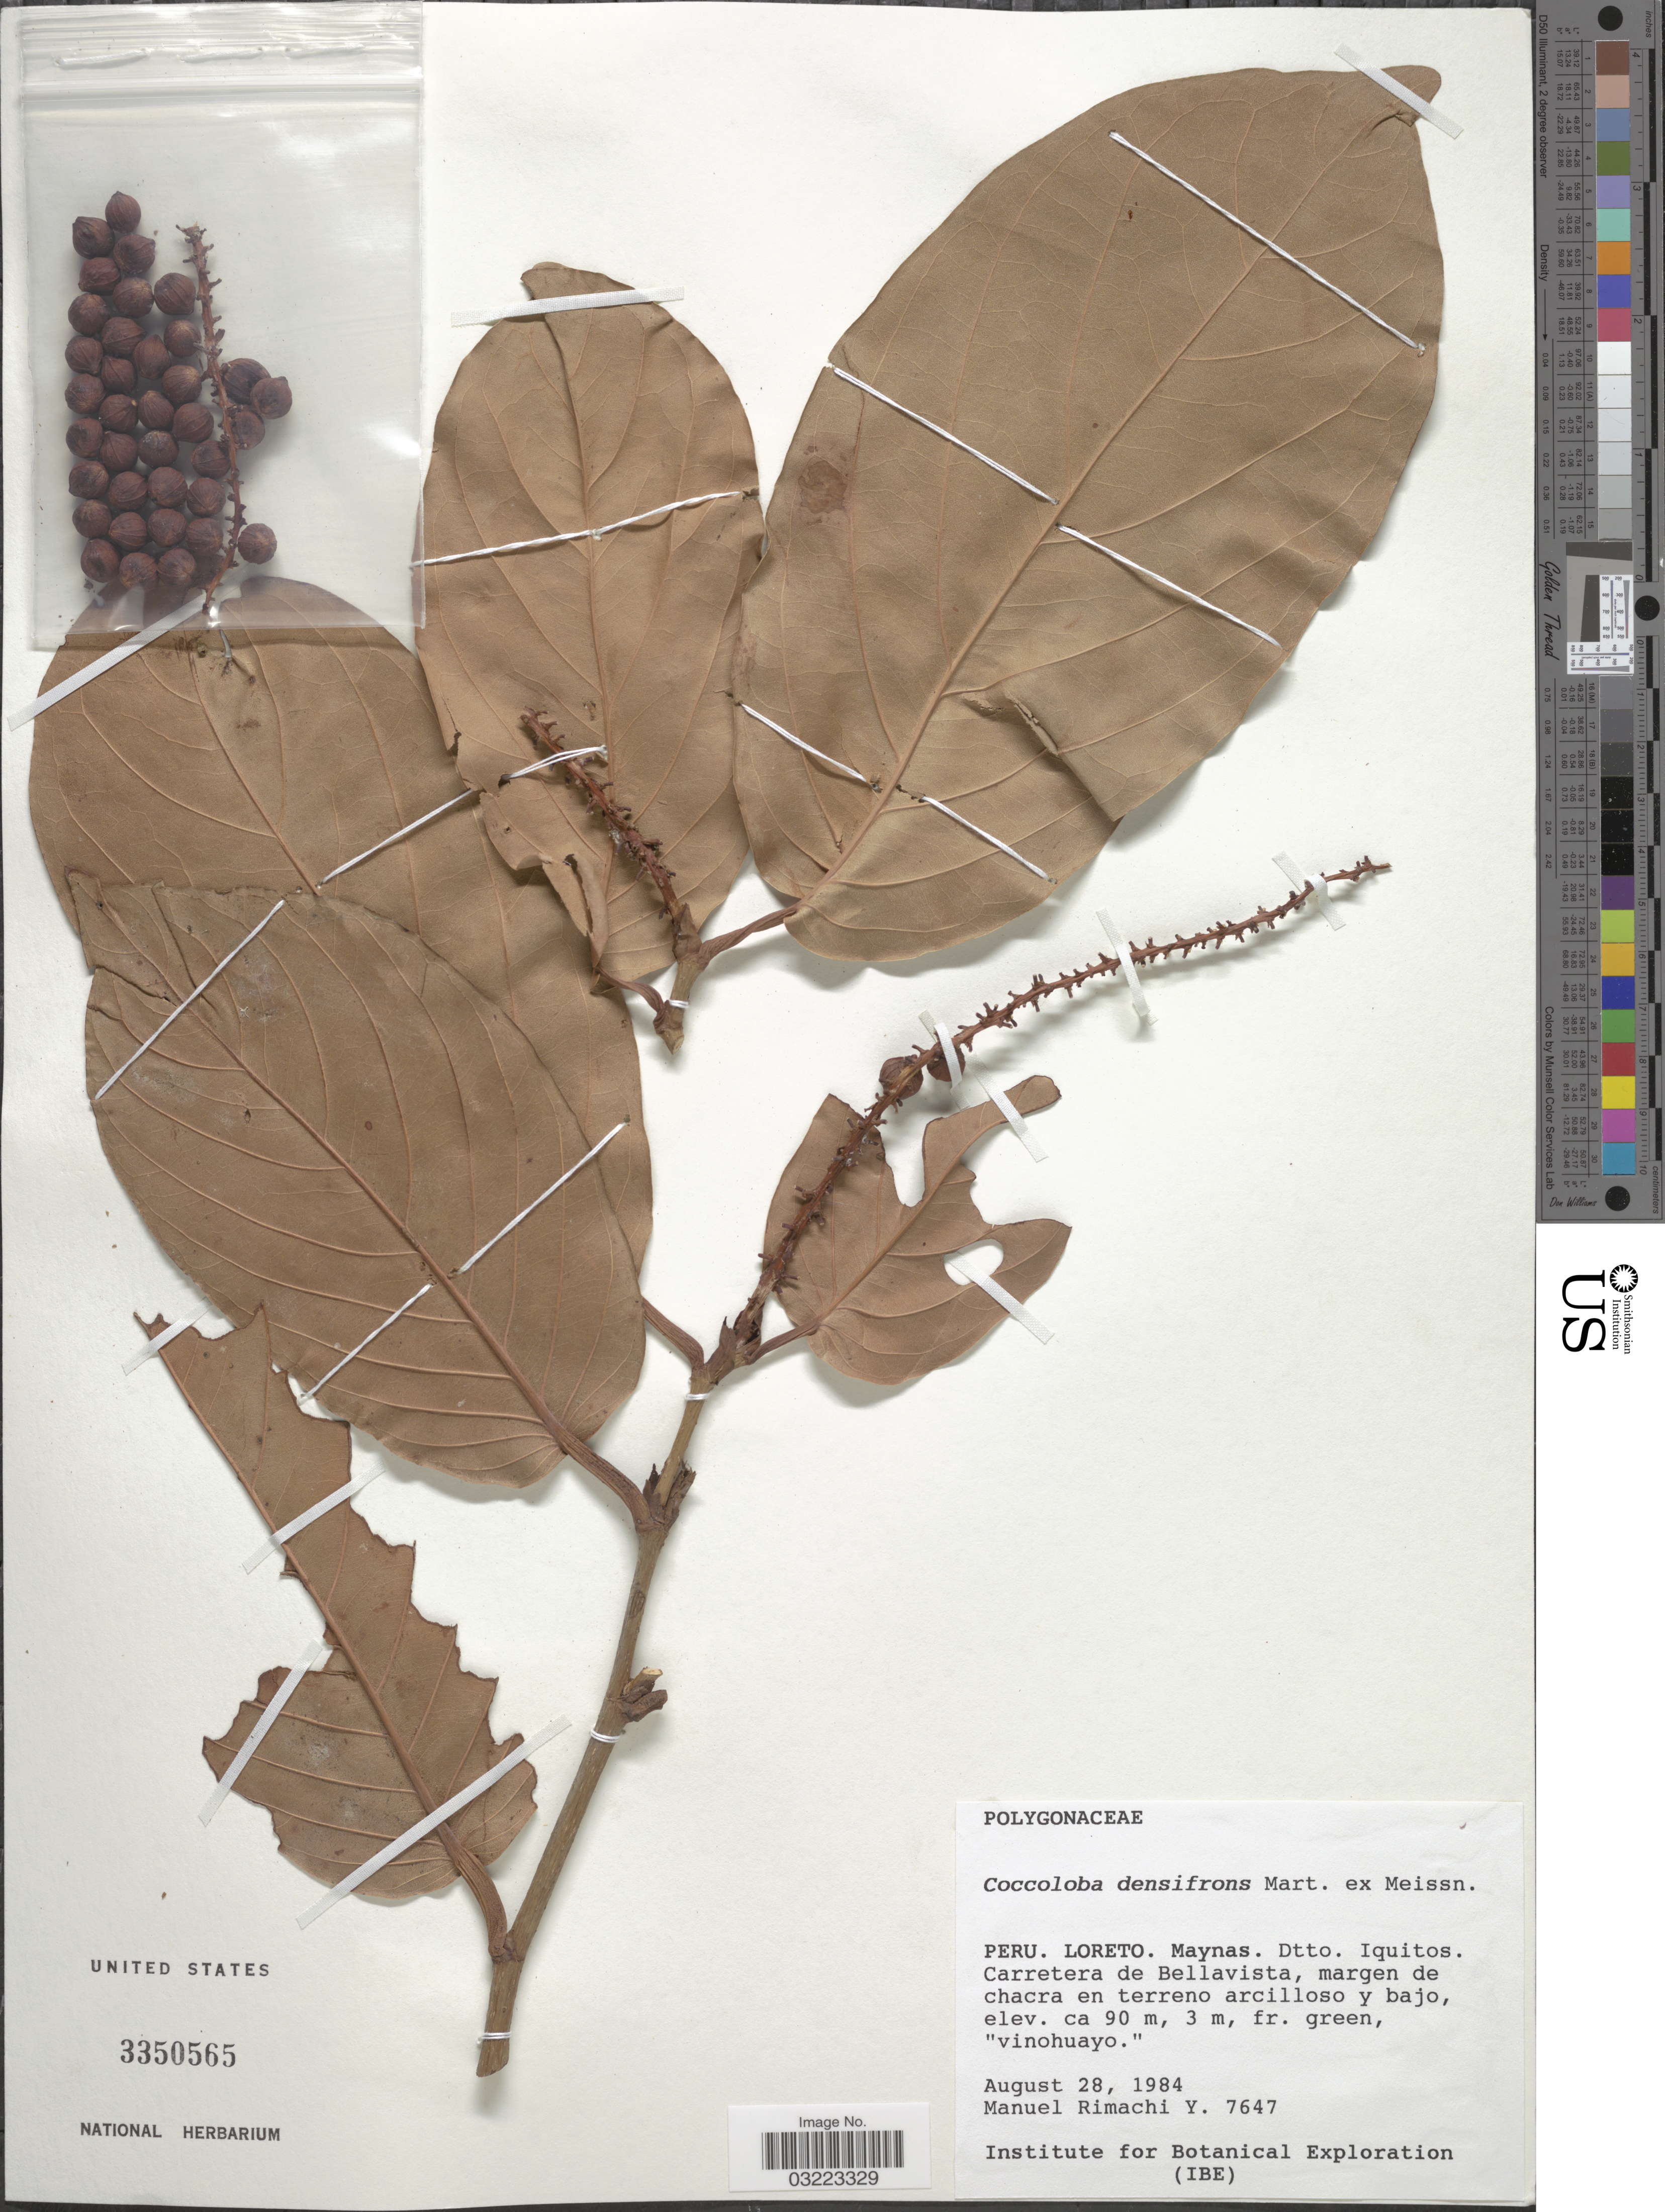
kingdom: Plantae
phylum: Tracheophyta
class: Magnoliopsida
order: Caryophyllales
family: Polygonaceae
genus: Coccoloba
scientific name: Coccoloba densifrons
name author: Mart. ex Meisn.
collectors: M. Rimachi Y.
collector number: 7647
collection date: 1984-08-28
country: Peru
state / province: Loreto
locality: Maynas. Dtto. Iquitos. Carretera de Bellavista, margen de chacra en terreno arcilloso y bajo.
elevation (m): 90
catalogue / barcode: US 3350565